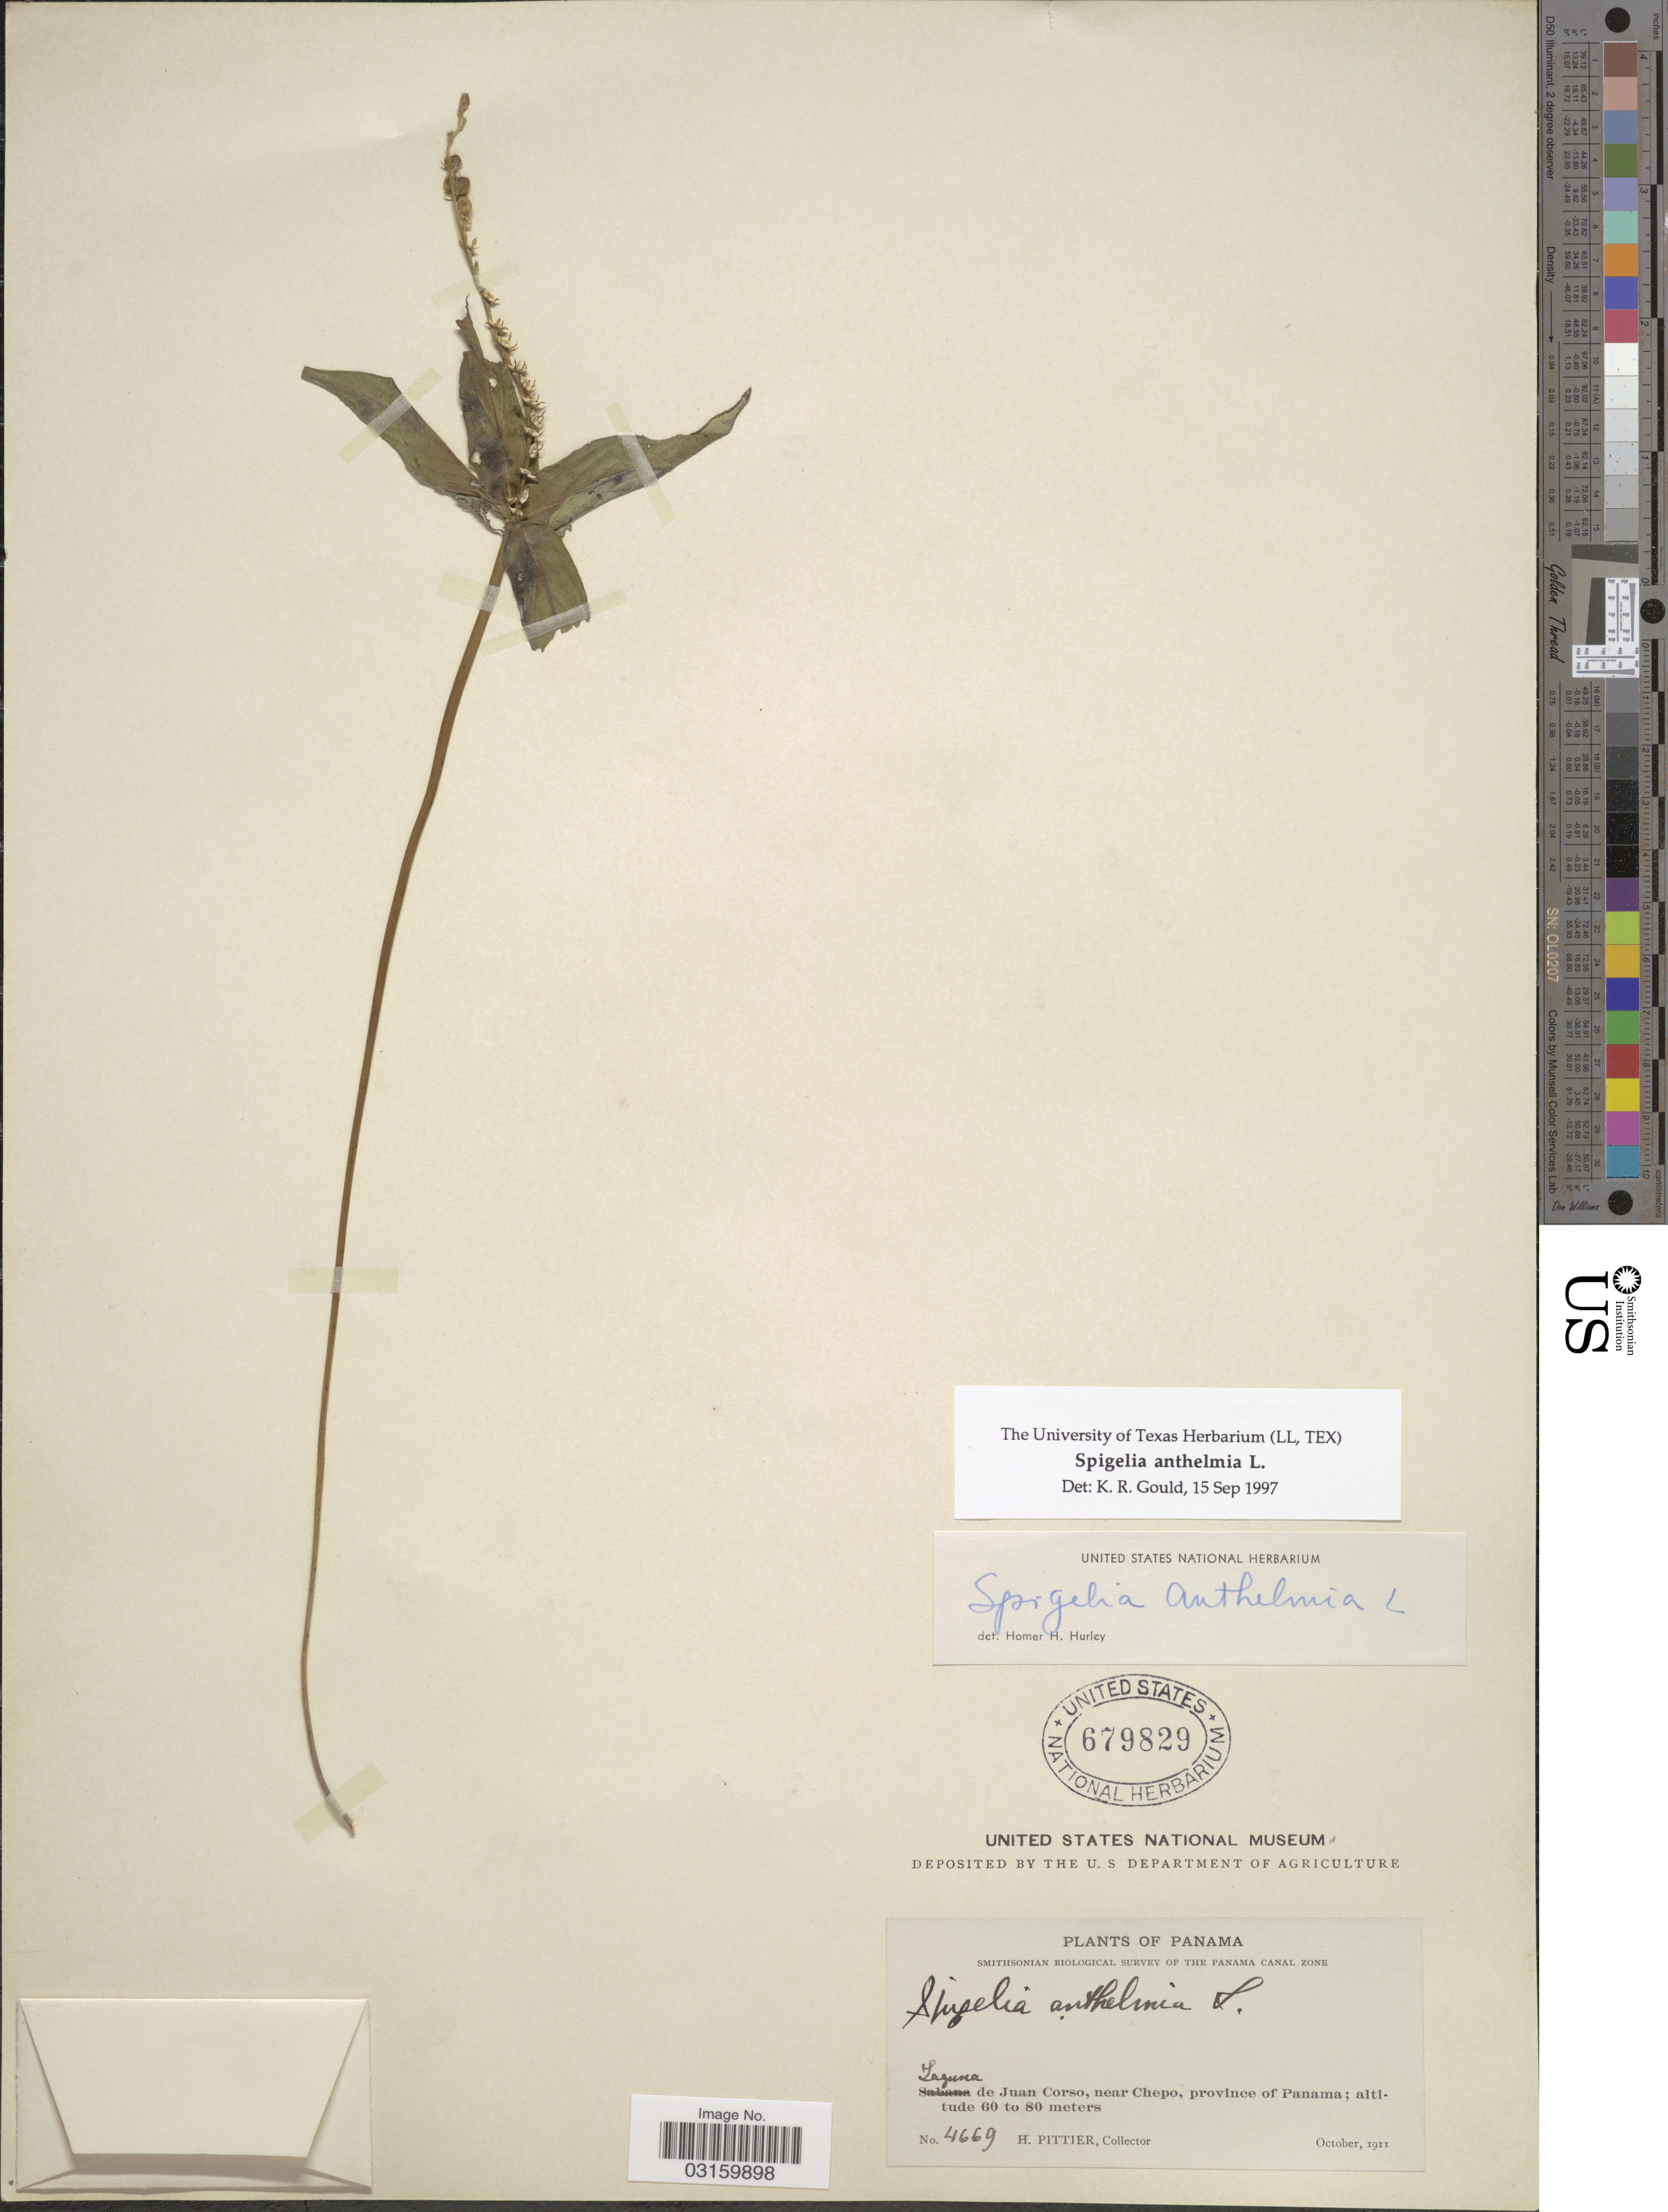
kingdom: Plantae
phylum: Tracheophyta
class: Magnoliopsida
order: Gentianales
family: Loganiaceae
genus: Spigelia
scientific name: Spigelia anthelmia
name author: L.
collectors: H. F. Pittier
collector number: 4669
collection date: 1911-10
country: Panama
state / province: Panamá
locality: Laguna de Juan Corso, near Chepo.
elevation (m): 60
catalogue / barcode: US 679829